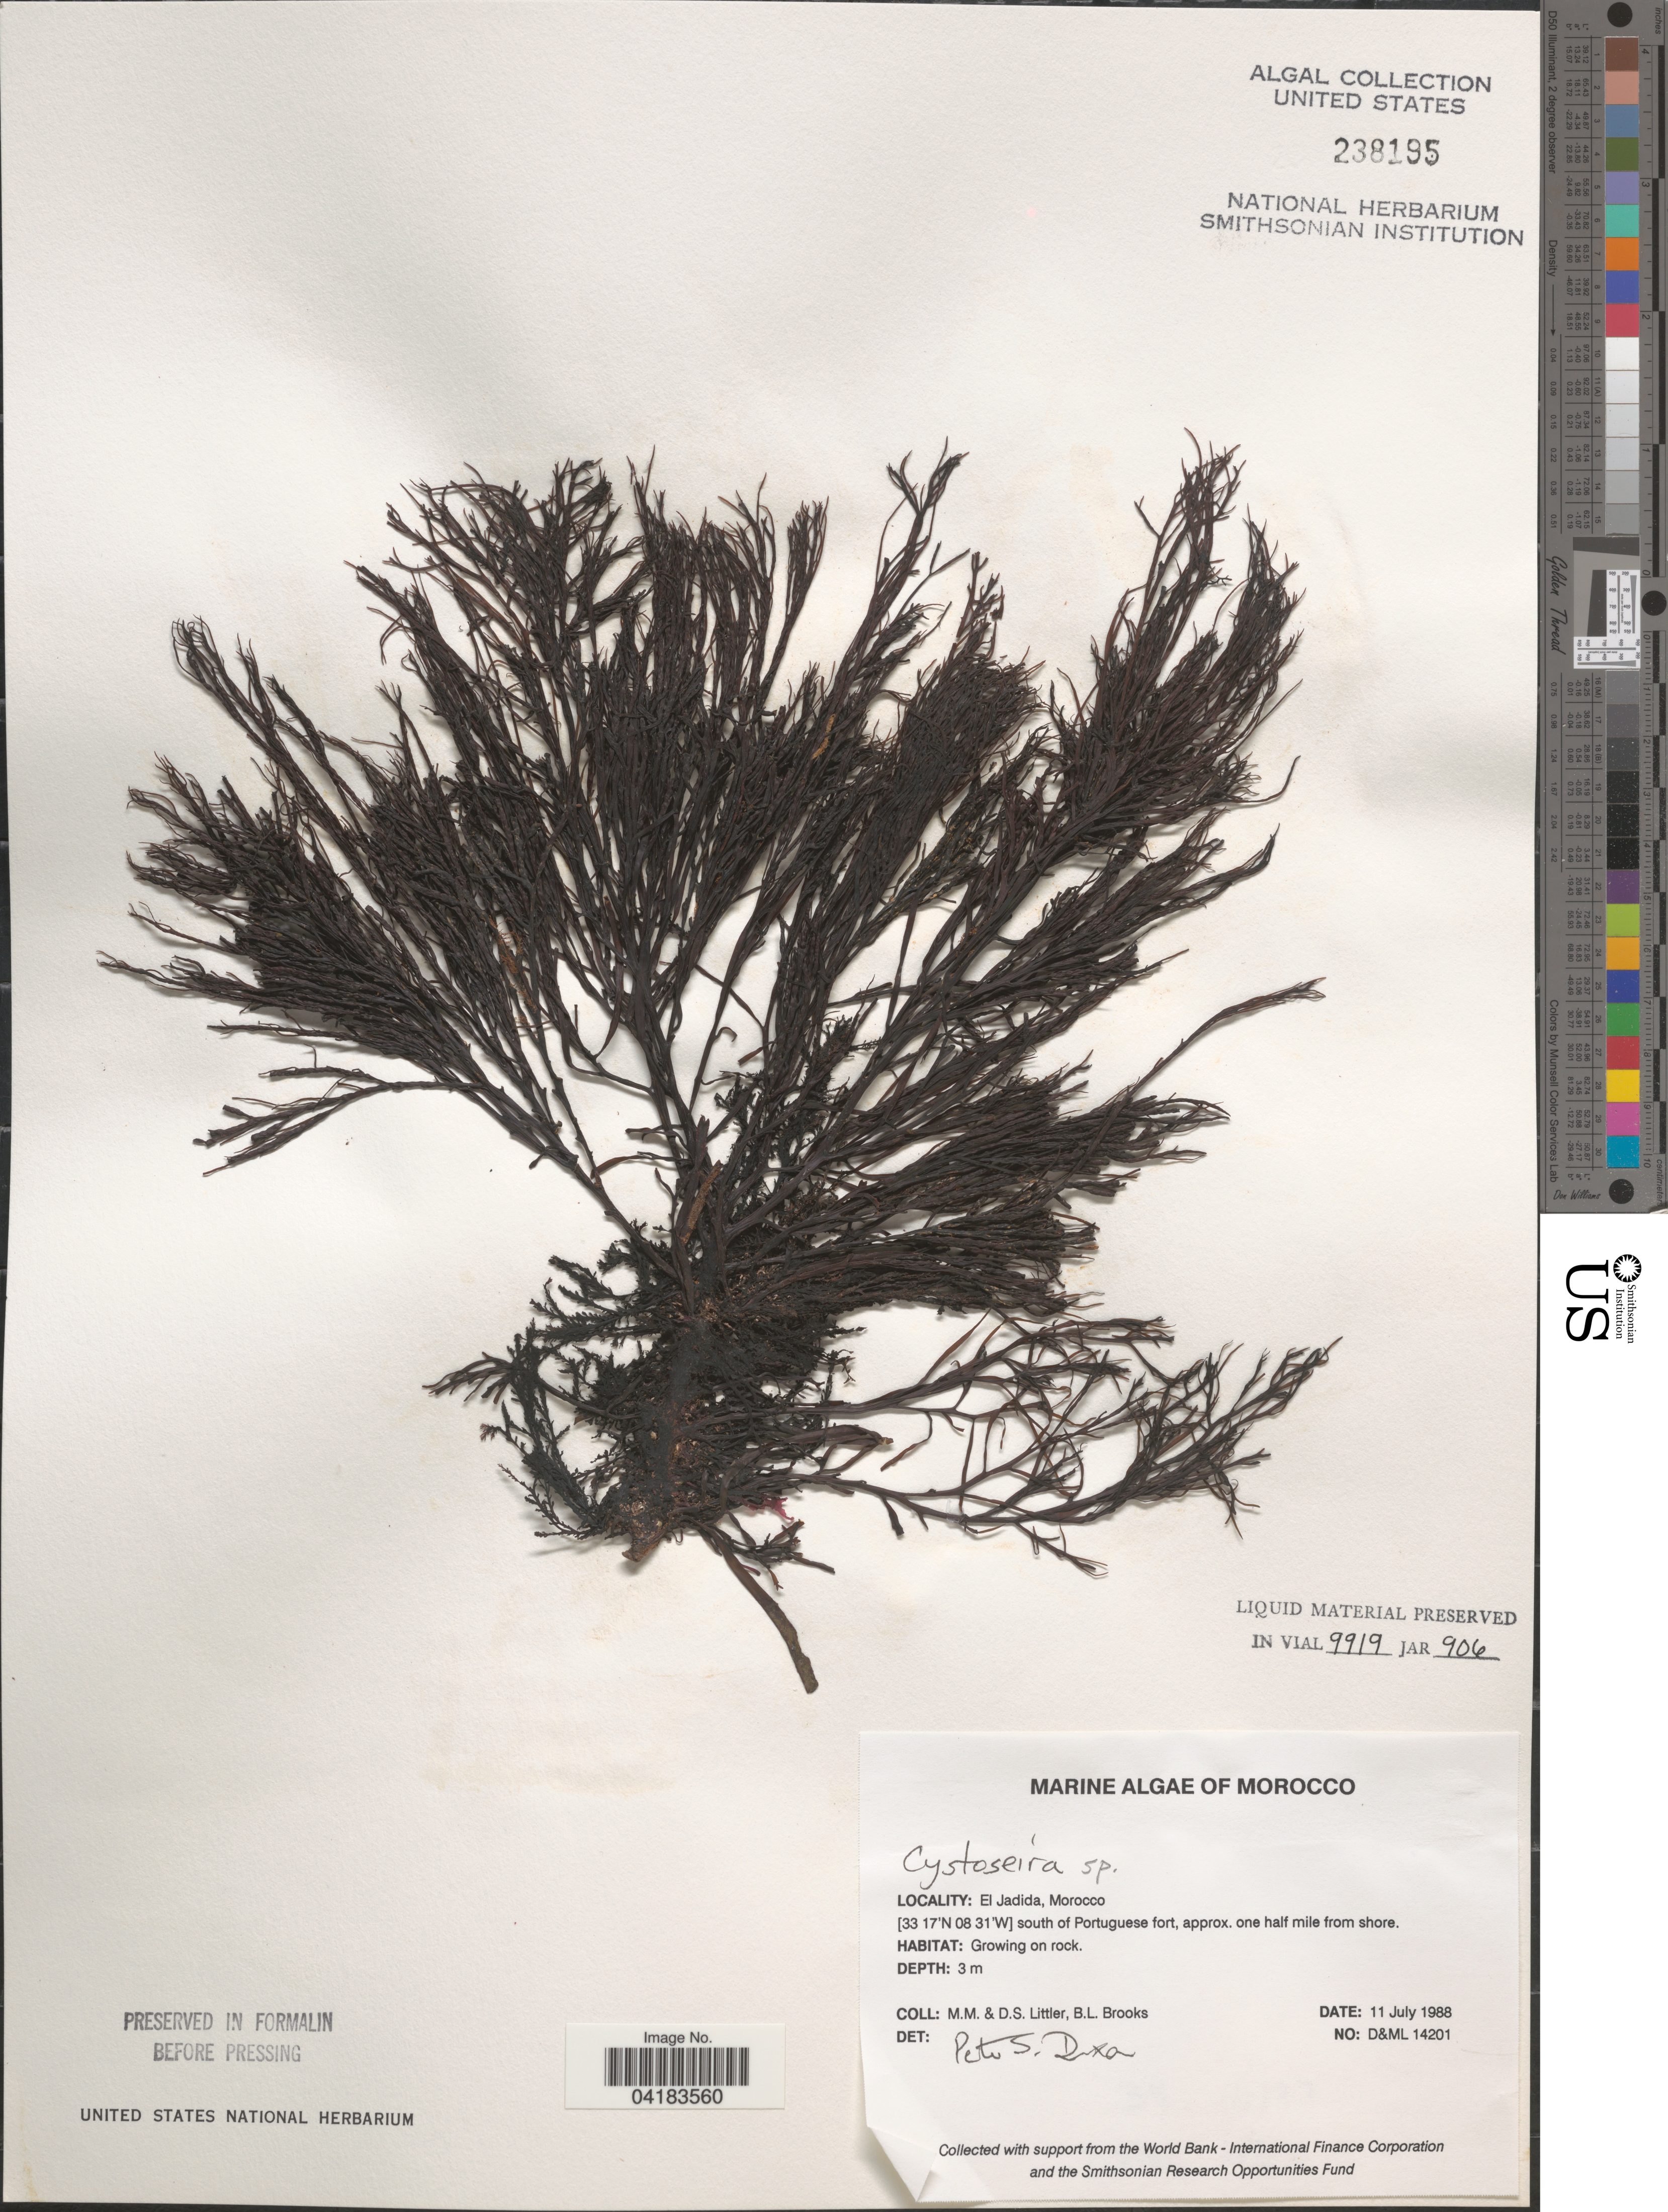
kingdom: Chromista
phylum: Ochrophyta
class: Phaeophyceae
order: Fucales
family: Sargassaceae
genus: Cystoseira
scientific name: Cystoseira sp.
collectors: D. S. Littler & B. Brooks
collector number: D&ML14201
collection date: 1988-07-11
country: Morocco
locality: El Jadida. South of Portuguese fort, approx. one half mile from shore.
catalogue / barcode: US 238195